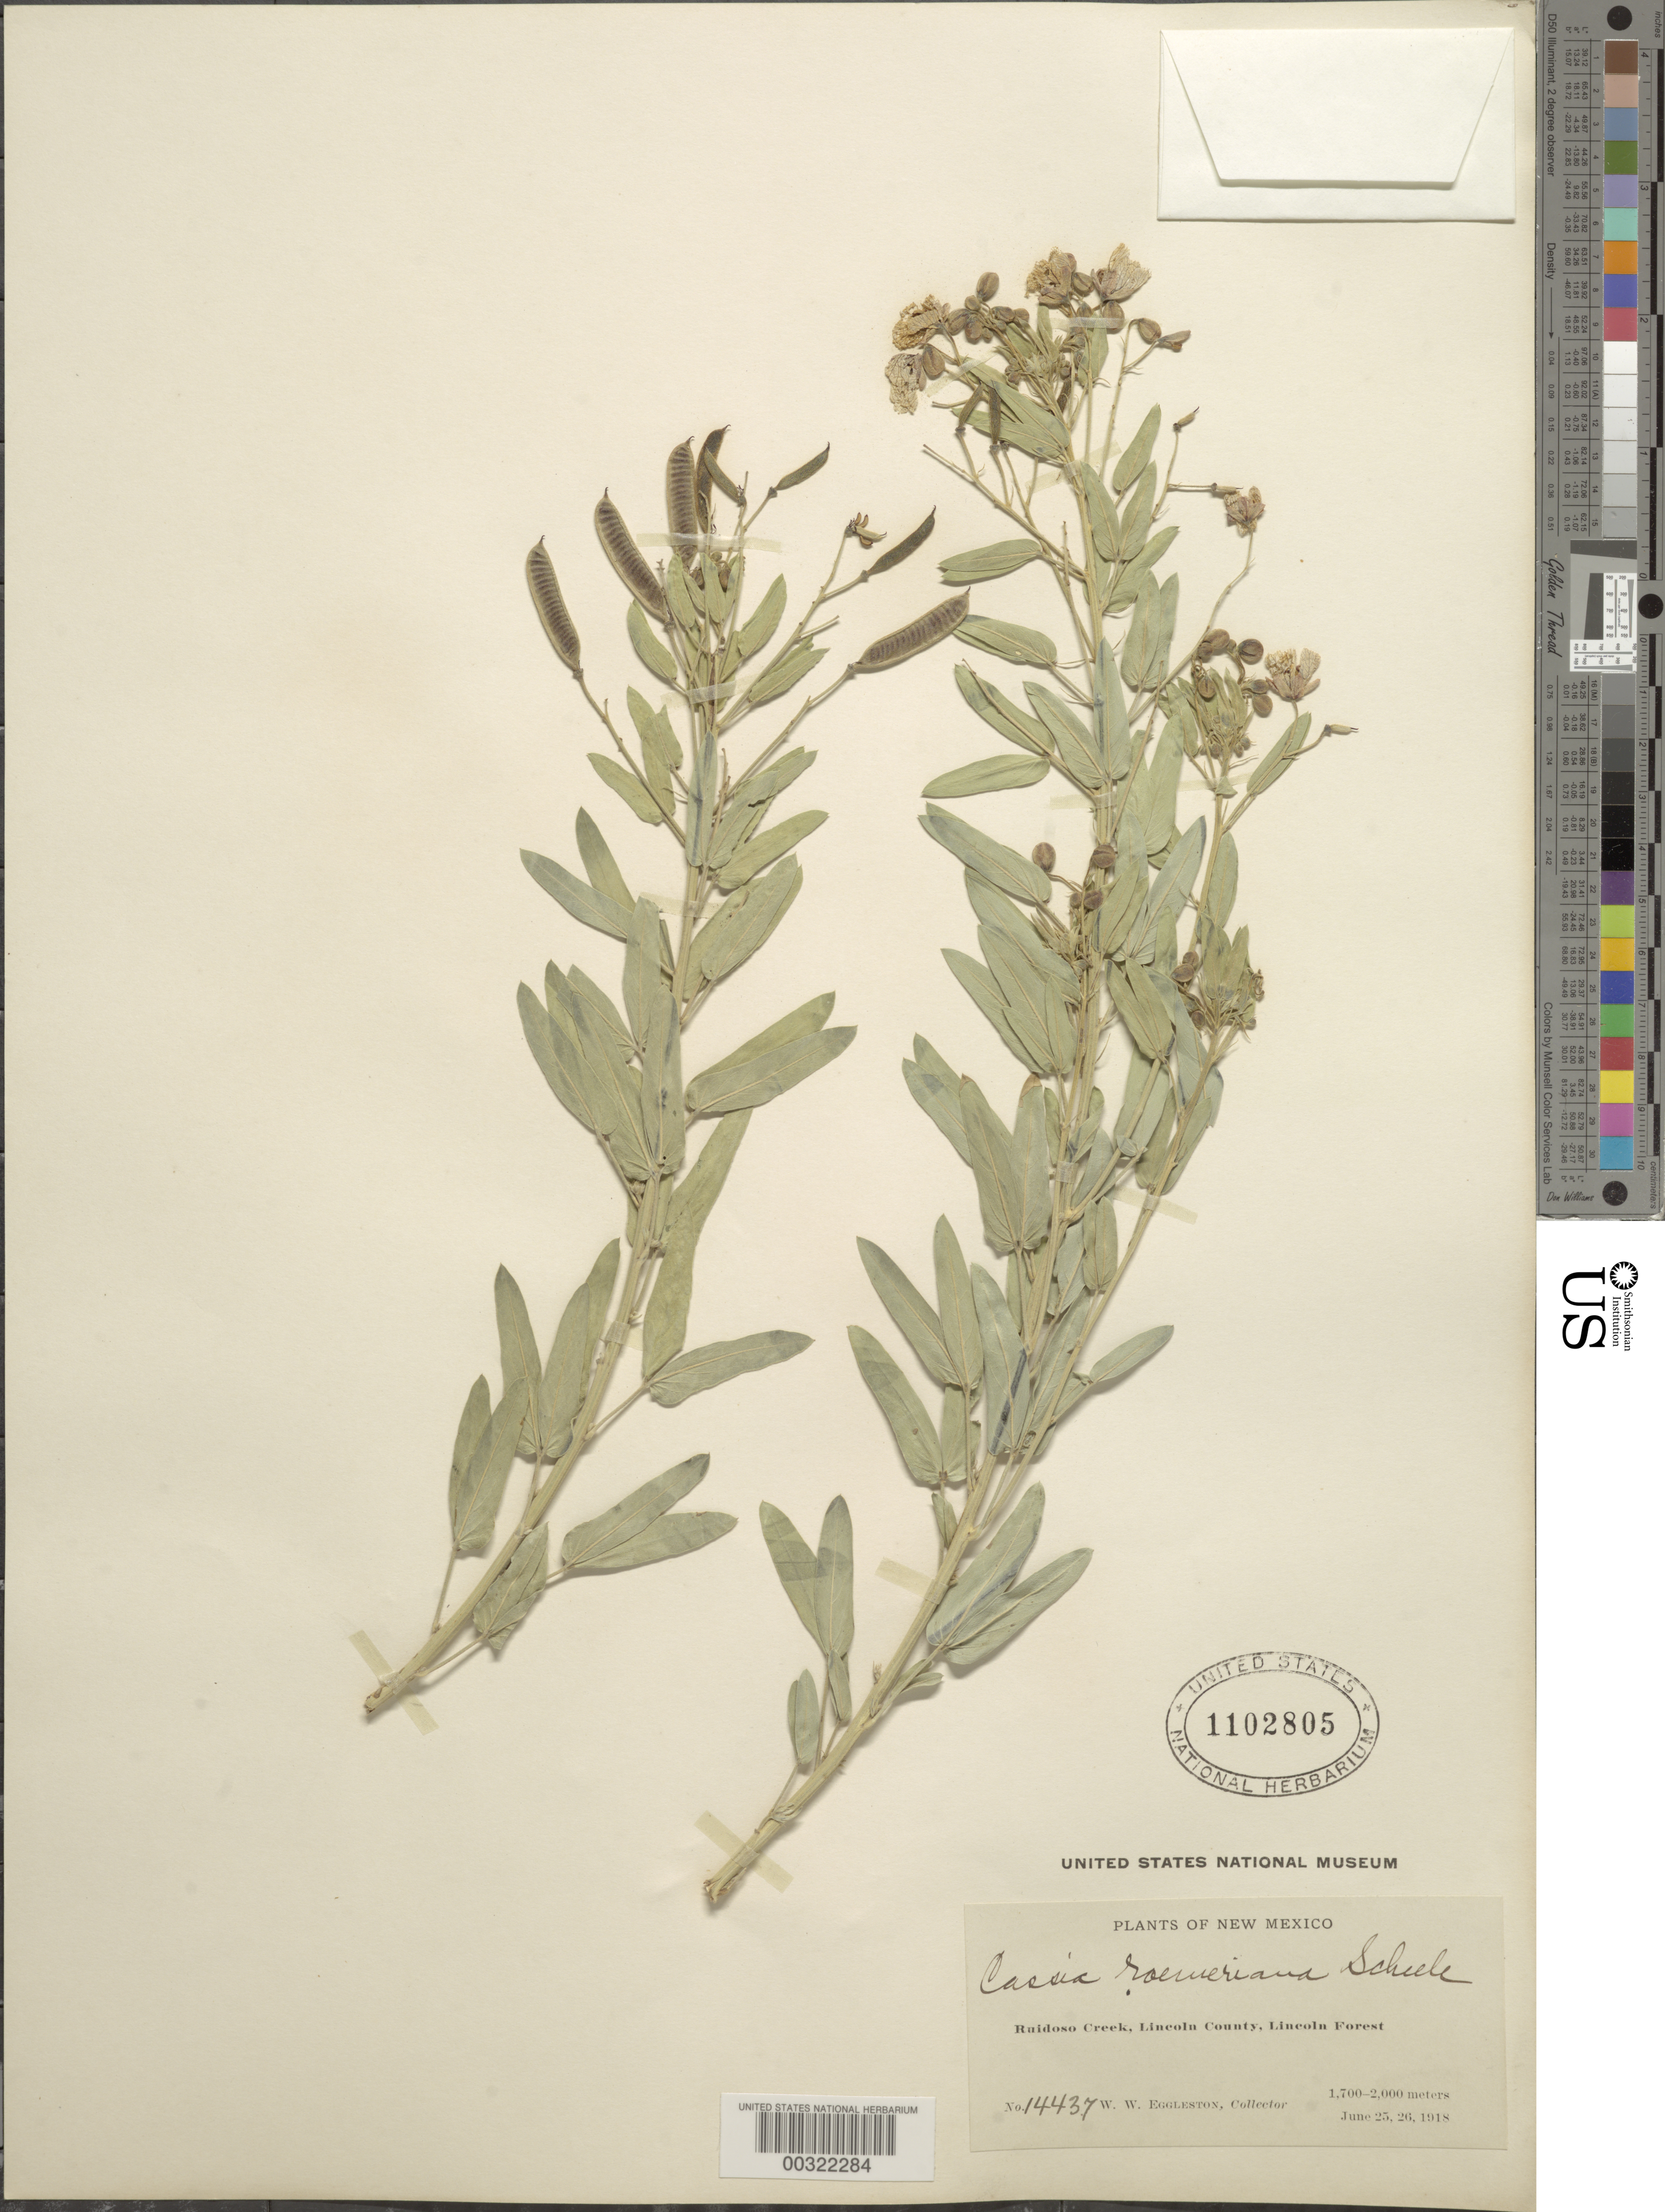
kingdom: Plantae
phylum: Tracheophyta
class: Magnoliopsida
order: Fabales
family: Fabaceae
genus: Senna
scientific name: Senna roemeriana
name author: (Scheele) H.S. Irwin & Barneby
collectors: W. W. Eggleston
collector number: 14437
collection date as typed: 25 Jun 1918 to 26 Jun 1918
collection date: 1918-06-25/1918-06-26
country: United States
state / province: New Mexico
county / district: Lincoln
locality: Ruidoso creek, lincoln forest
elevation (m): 1700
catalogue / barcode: US 1102805